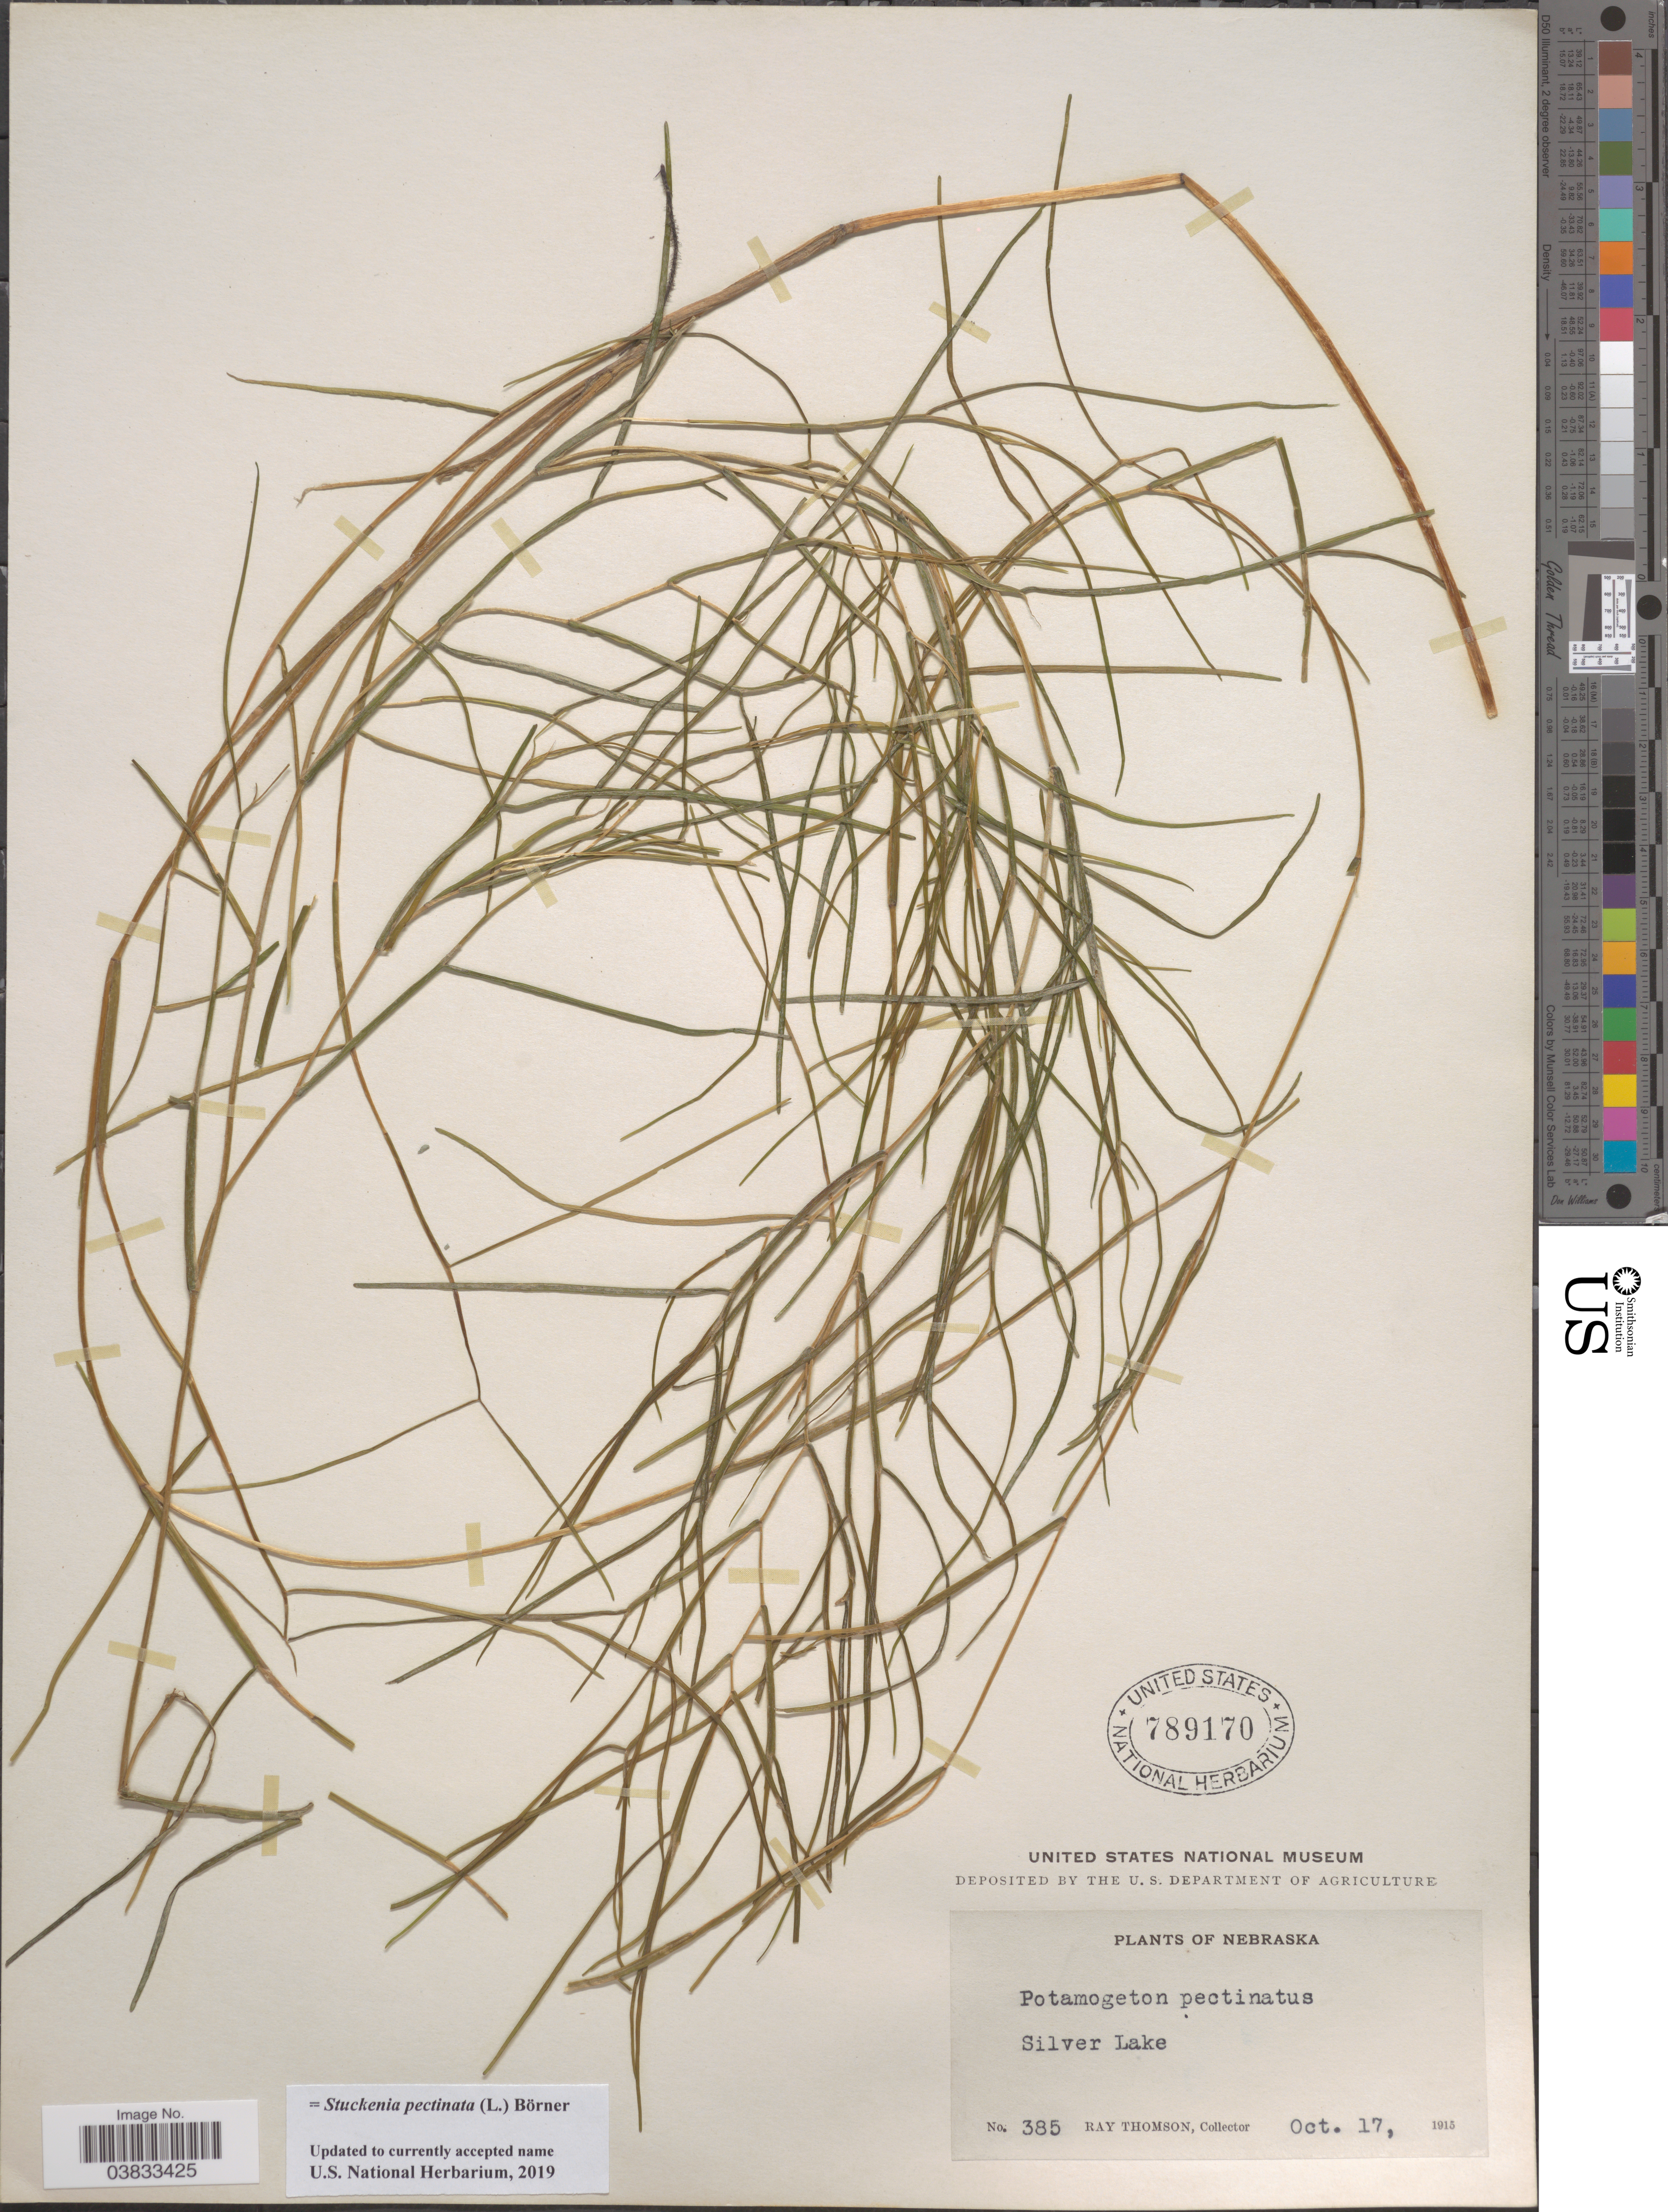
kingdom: Plantae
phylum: Tracheophyta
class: Liliopsida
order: Alismatales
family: Potamogetonaceae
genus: Stuckenia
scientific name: Stuckenia pectinata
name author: (L.) Börner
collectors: R. Thomson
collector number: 385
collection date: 1915-10-17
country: United States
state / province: Nebraska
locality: Silver Lake.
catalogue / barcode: US 789170